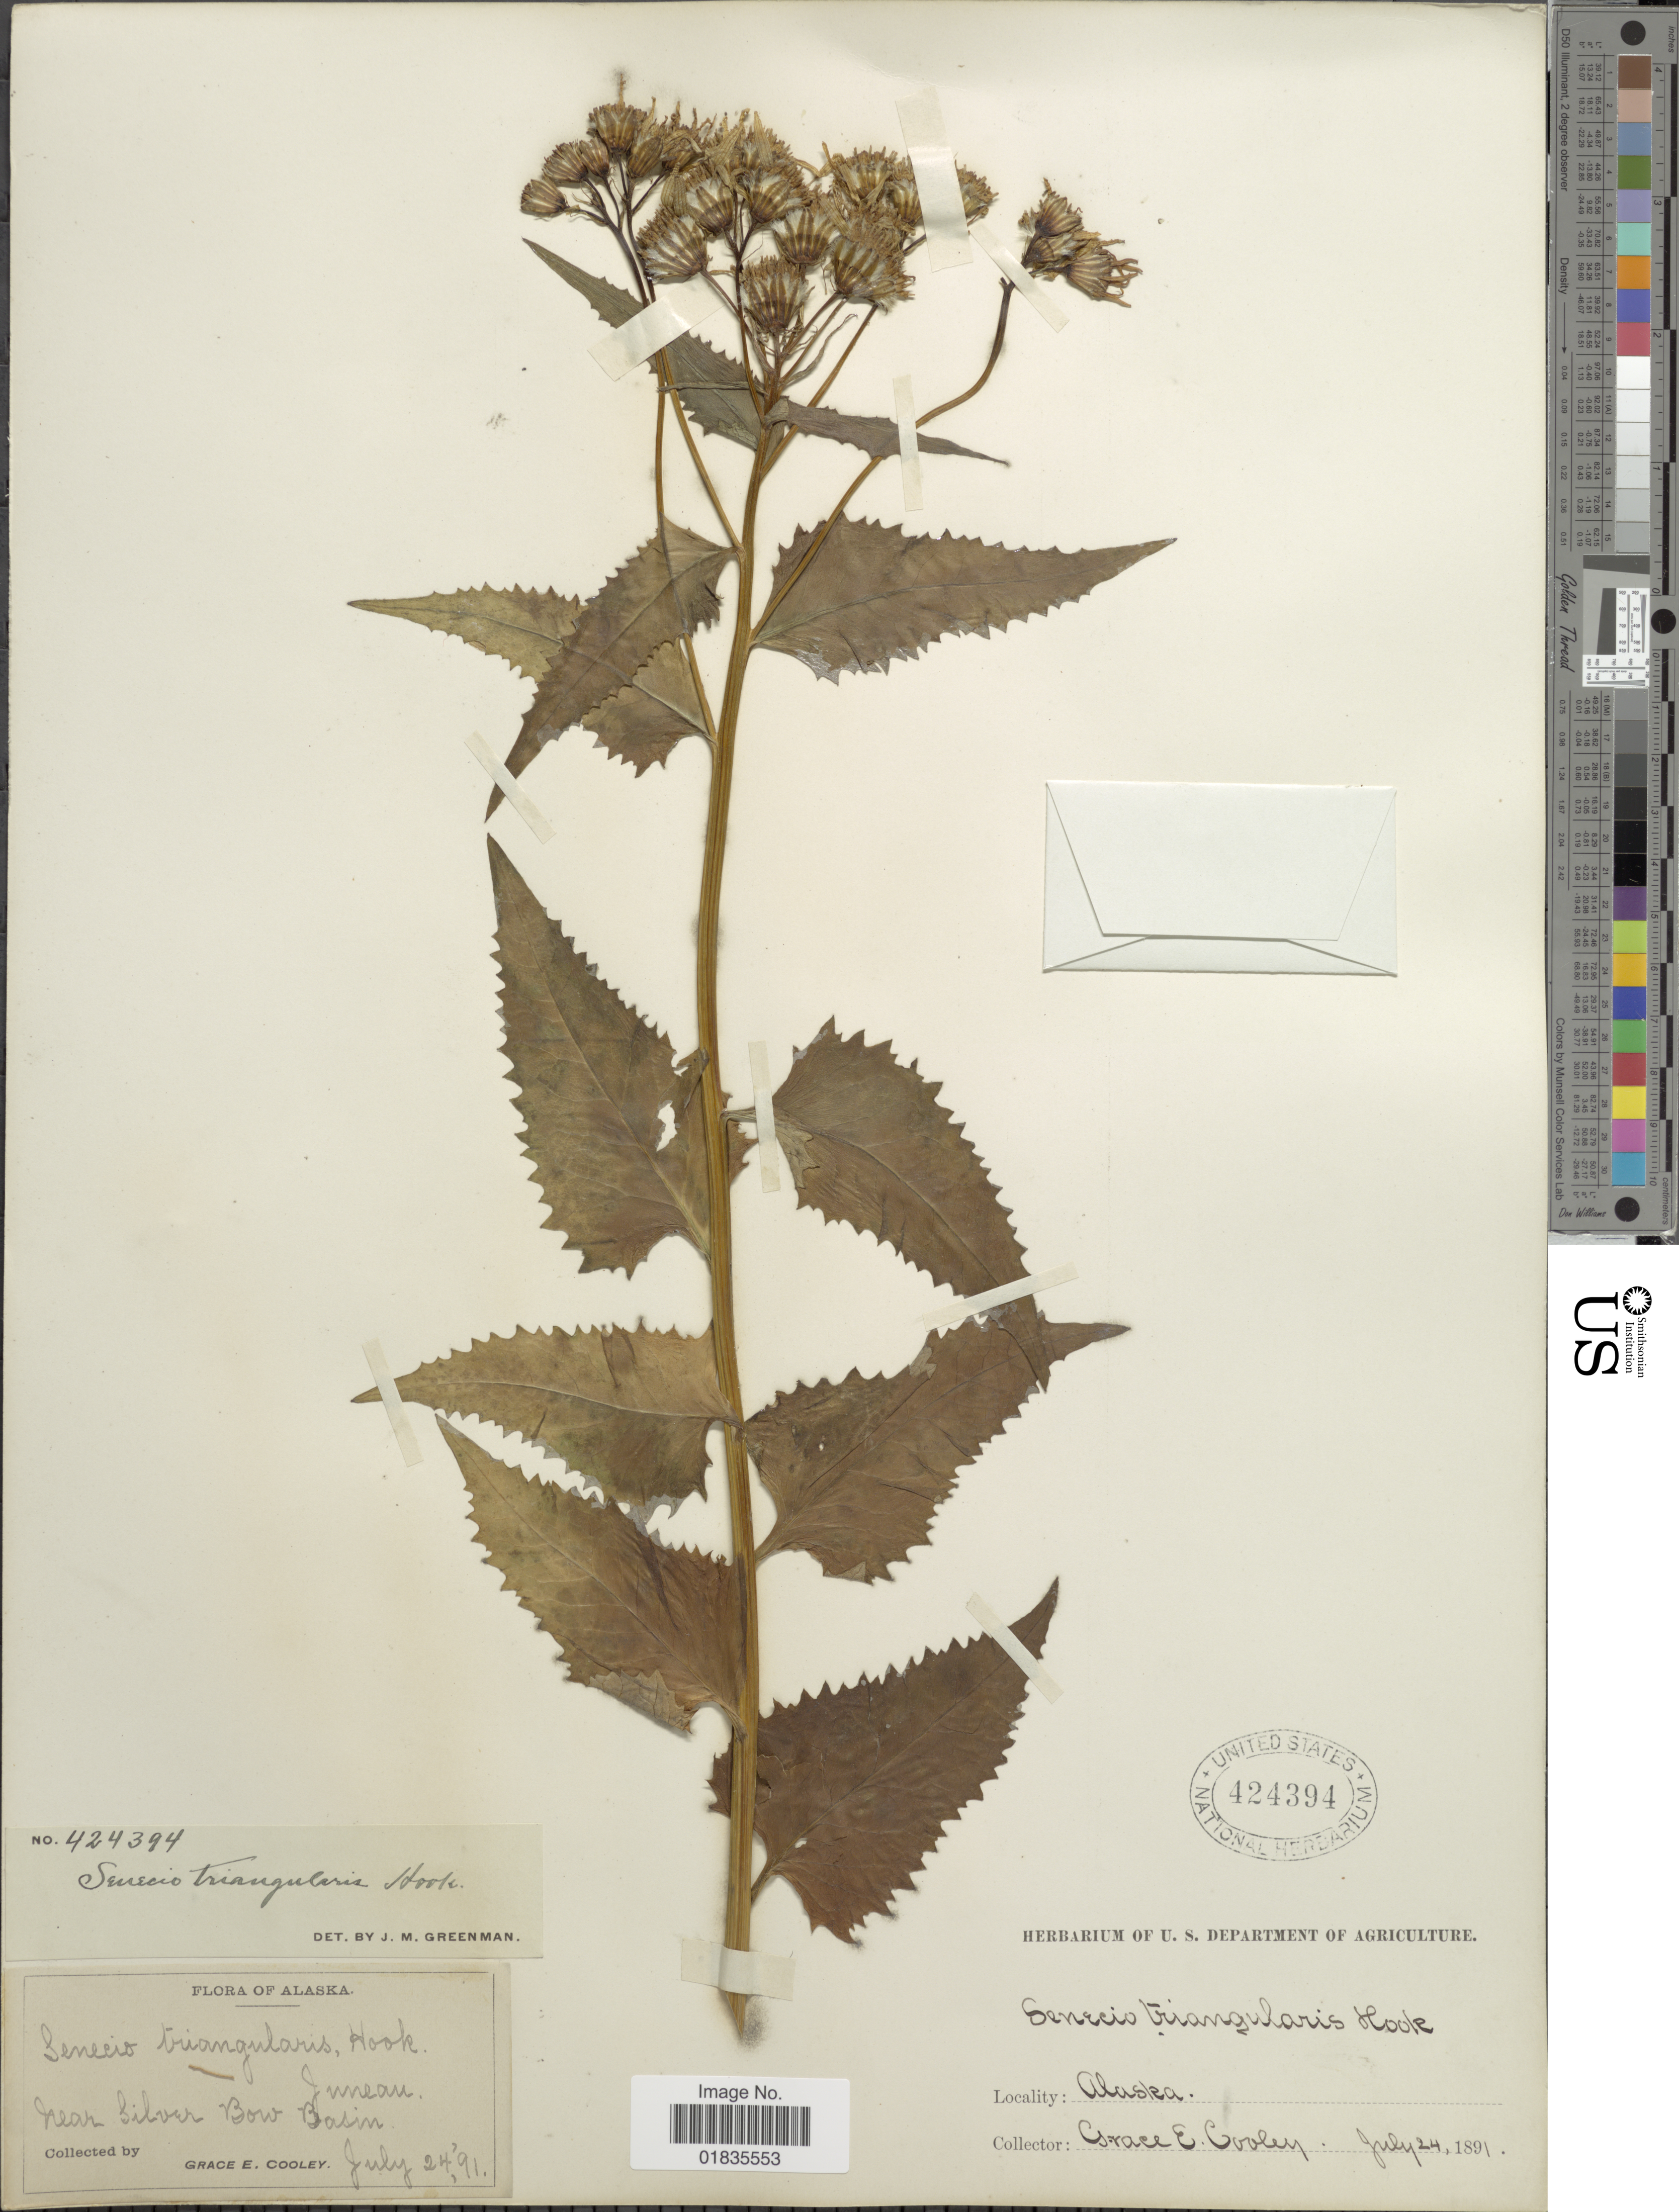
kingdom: Plantae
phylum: Tracheophyta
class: Magnoliopsida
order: Asterales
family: Asteraceae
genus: Senecio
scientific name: Senecio triangularis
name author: Hook.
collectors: G. E. Cooley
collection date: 1891-07-24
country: United States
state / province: Alaska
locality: Juneau, near Silver Bow Basin.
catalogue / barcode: US 424394